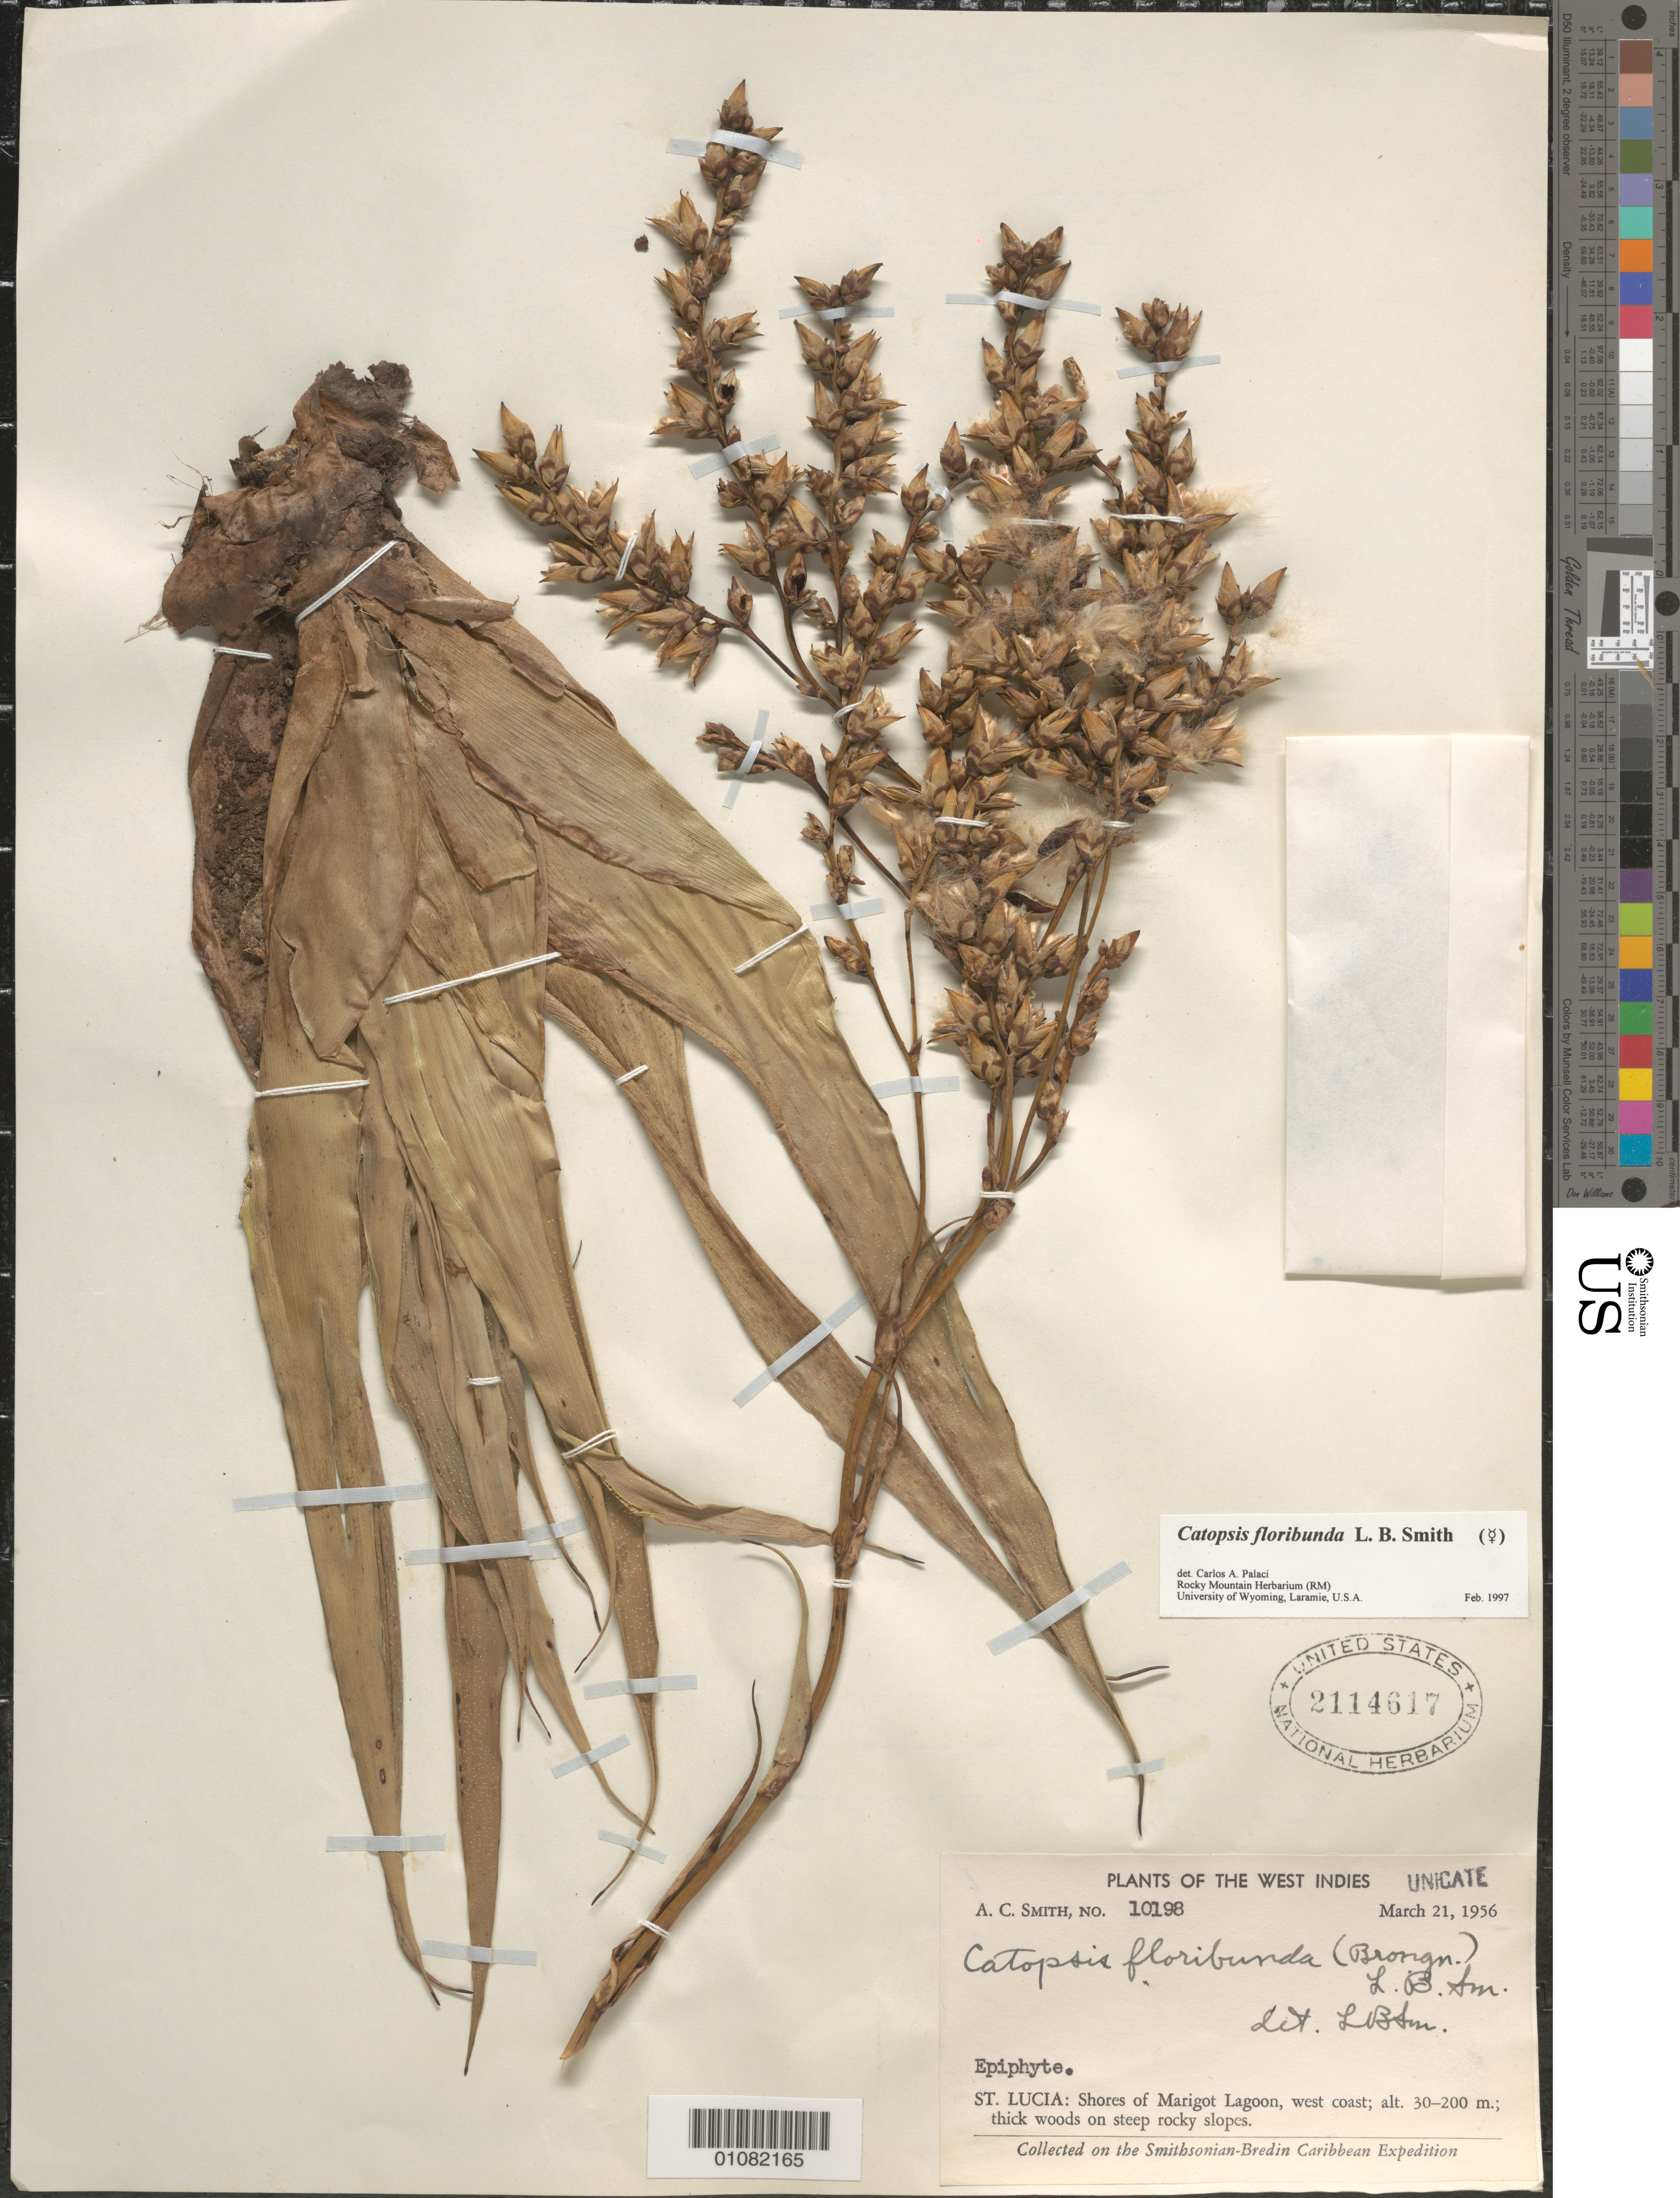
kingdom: Plantae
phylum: Tracheophyta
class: Liliopsida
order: Poales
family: Bromeliaceae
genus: Catopsis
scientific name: Catopsis floribunda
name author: L.B. Sm.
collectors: A. C. Smith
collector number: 10198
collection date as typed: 21 Mar 1956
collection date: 1956-03-21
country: St. Lucia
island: St. Lucia I.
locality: Shores of Marigot Lagoon, W coast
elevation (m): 30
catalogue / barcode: US 2114617